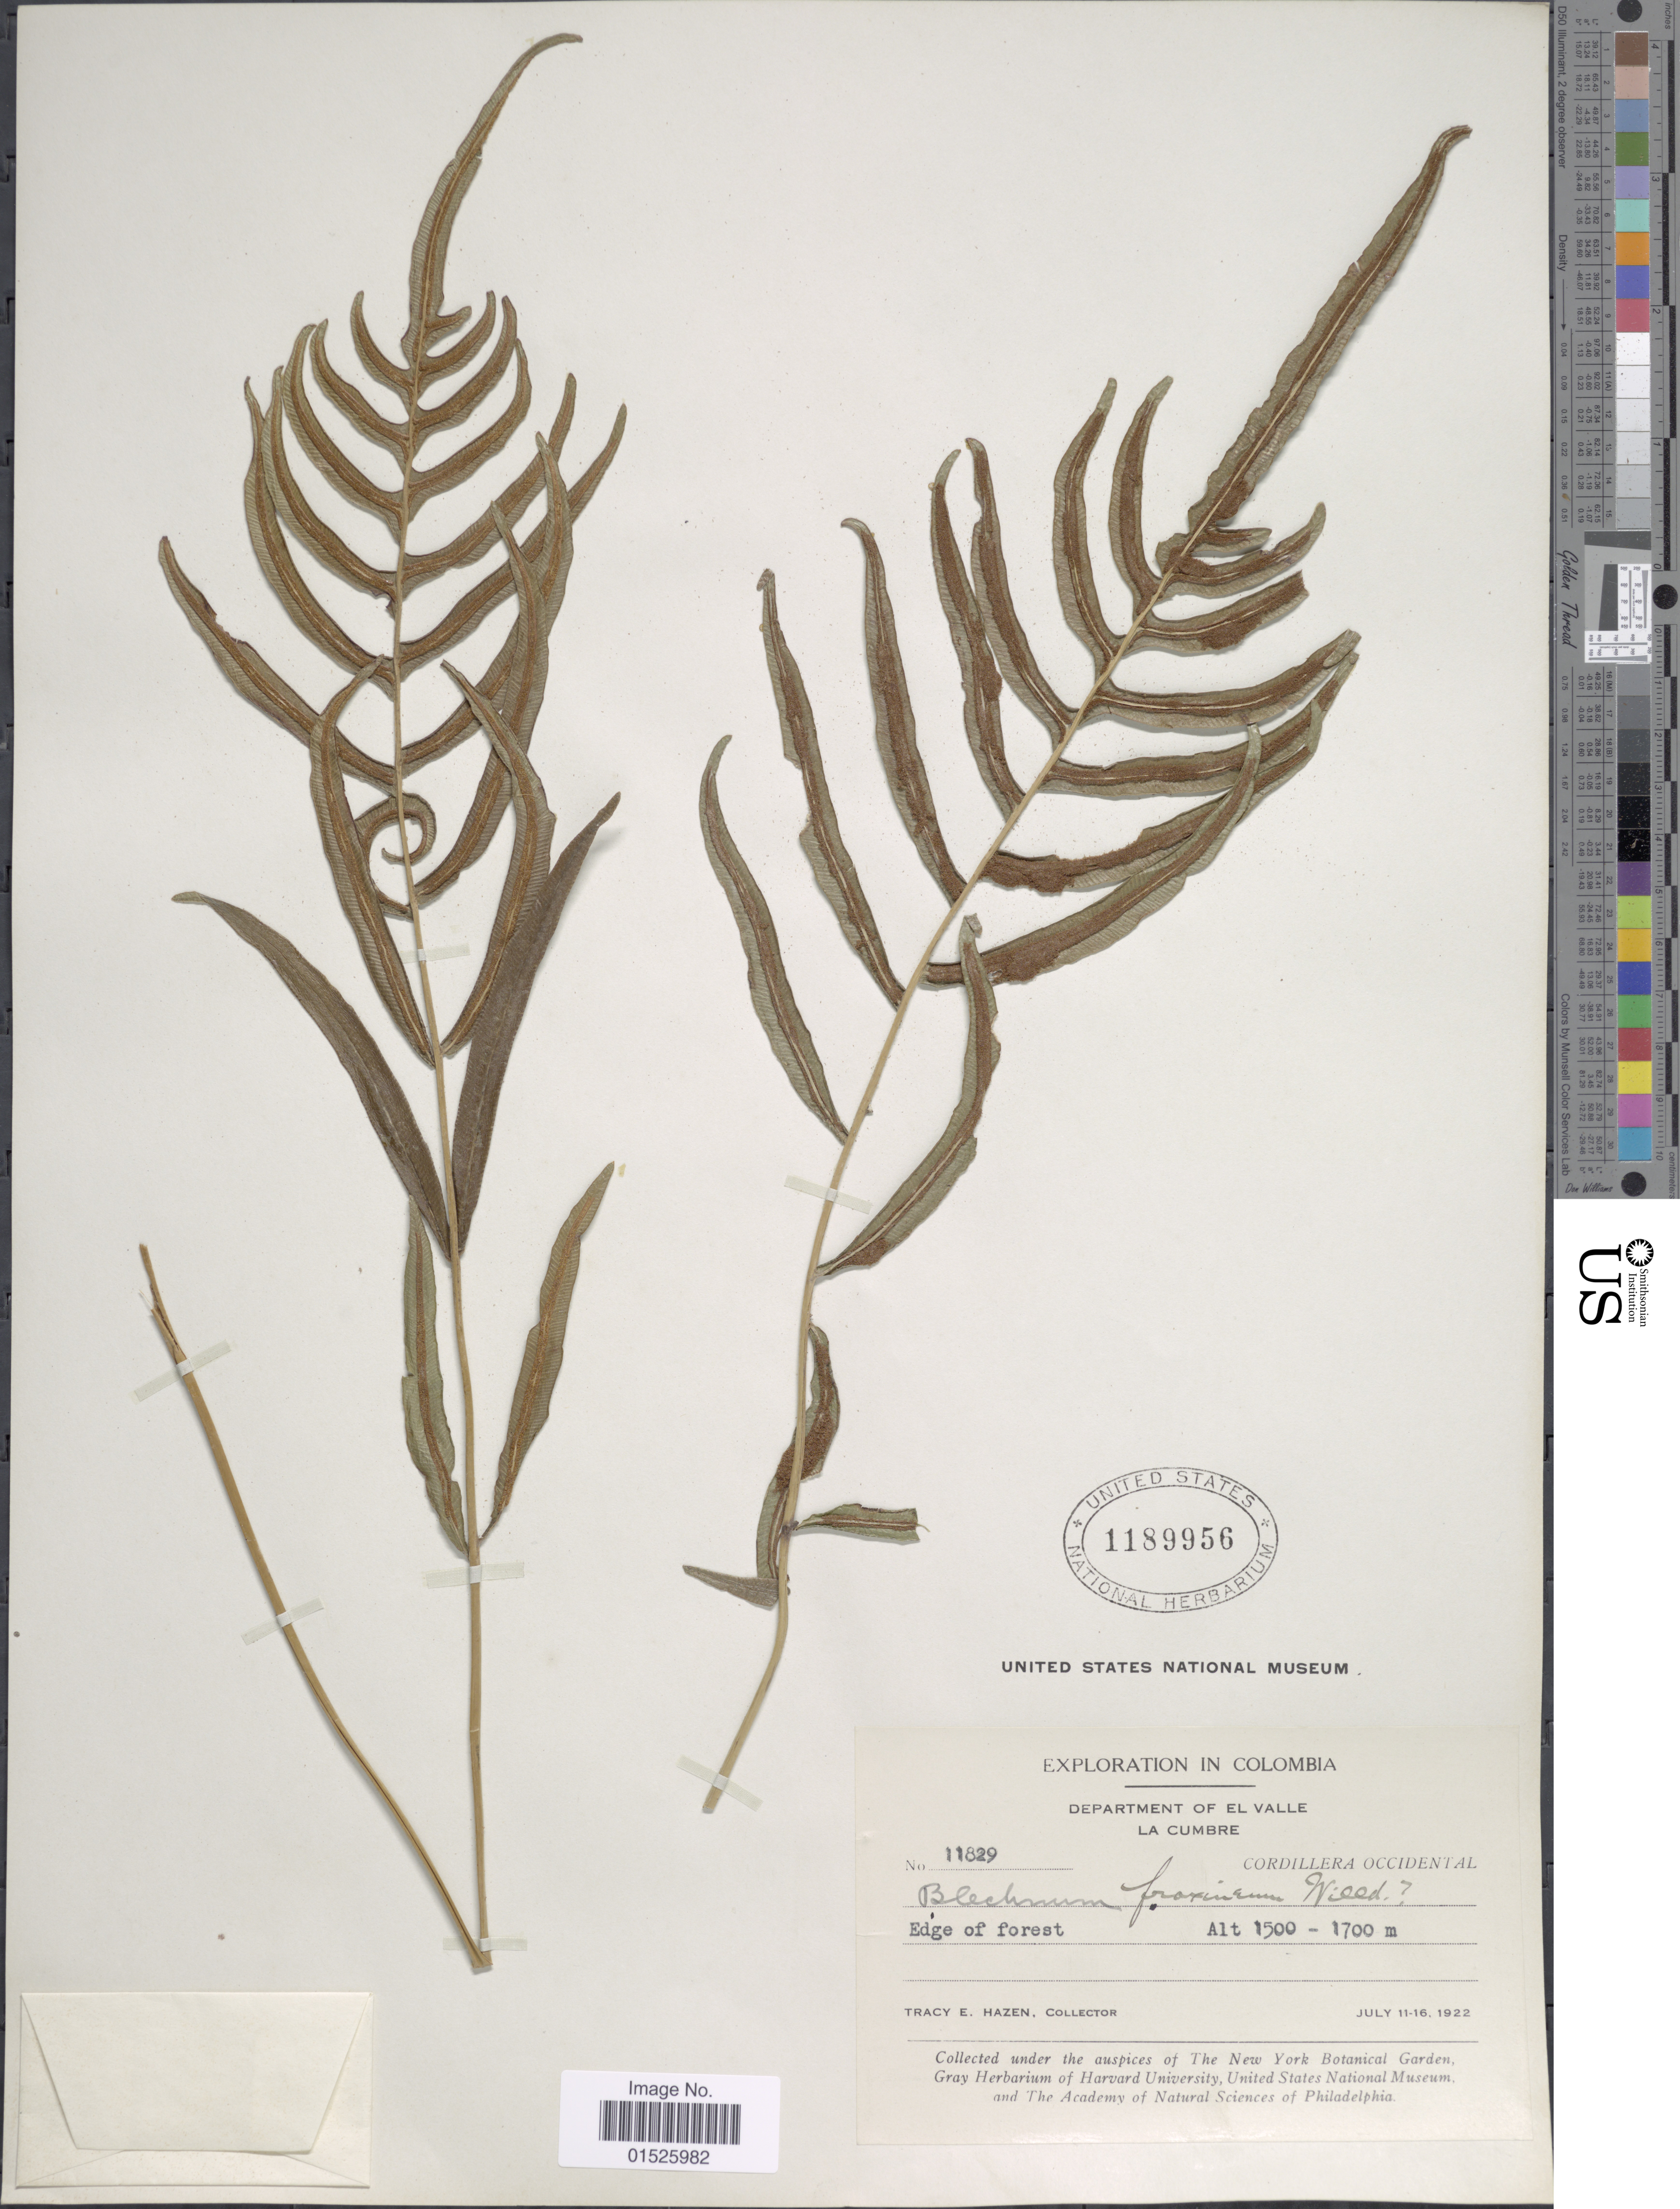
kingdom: Plantae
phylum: Tracheophyta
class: Polypodiopsida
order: Polypodiales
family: Blechnaceae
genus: Blechnum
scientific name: Blechnum x fraxineum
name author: Willd.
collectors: T. E. Hazen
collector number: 11829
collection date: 1922-07-11/1922-07-16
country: Colombia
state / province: Valle del Cauca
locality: Colombia, Department of El Valle, La Cumbre. Cordillera Occidental. Edge of Forest.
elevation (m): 1500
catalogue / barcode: US 1189956